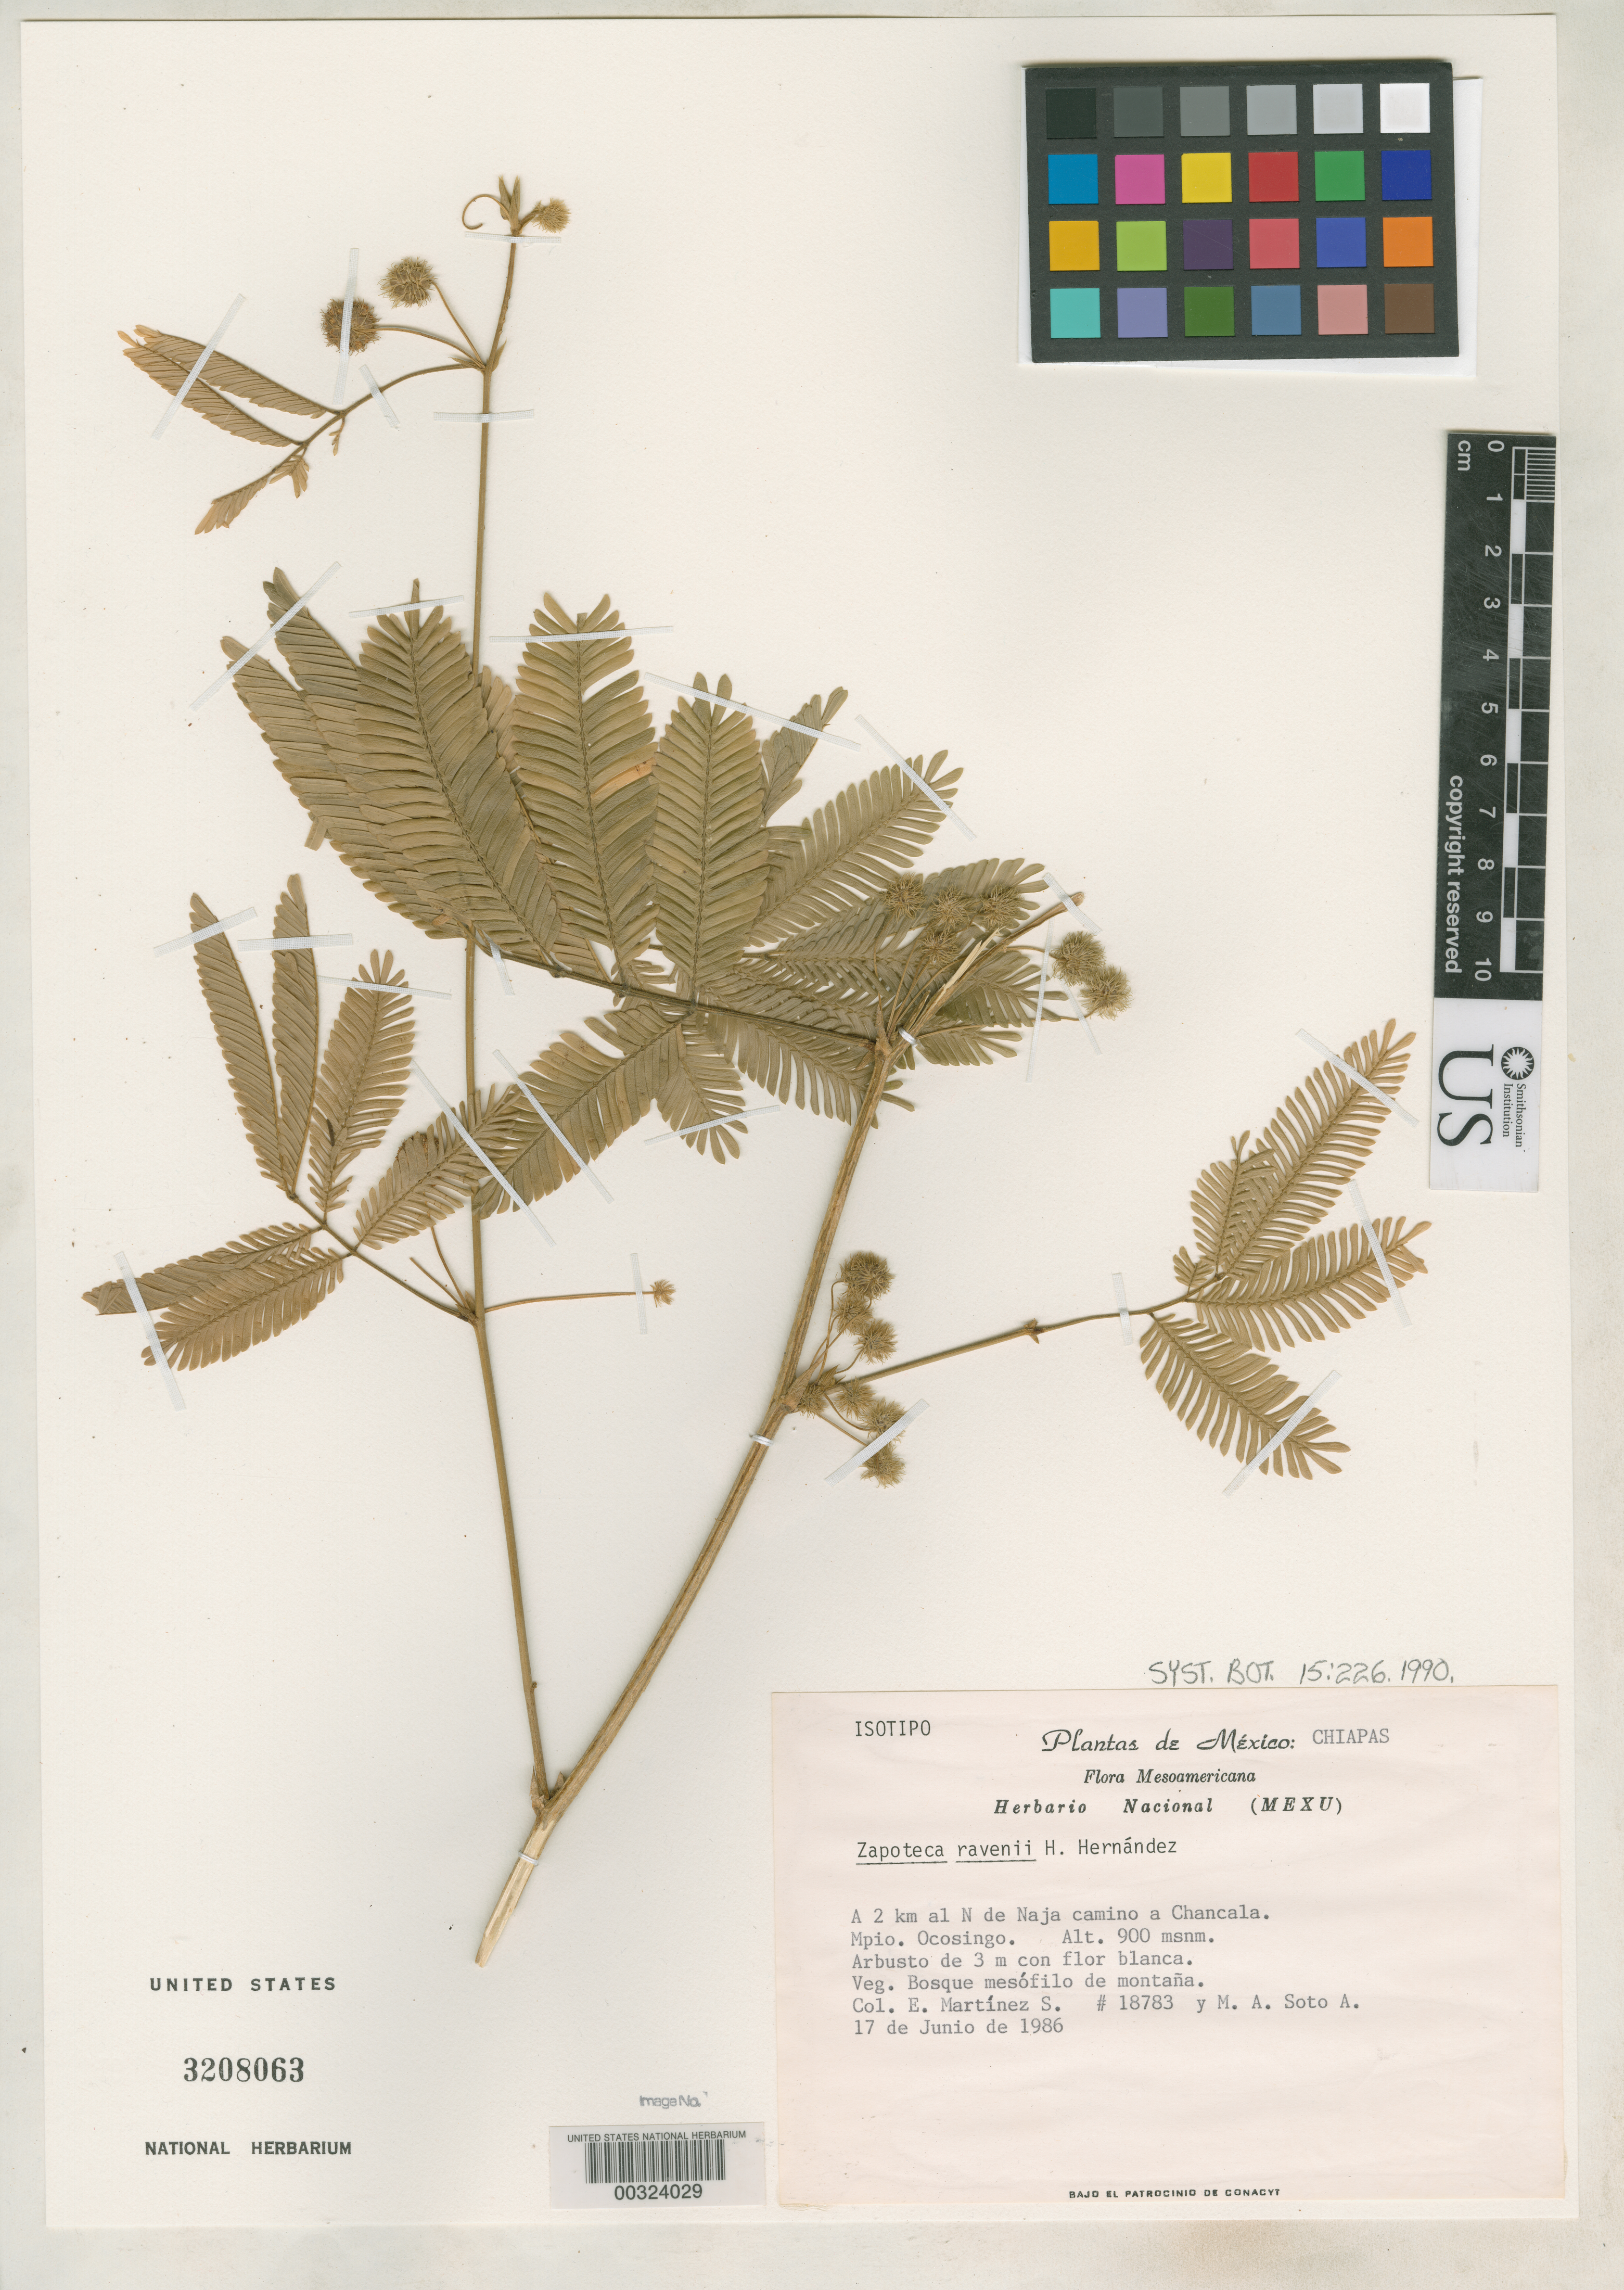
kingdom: Plantae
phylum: Tracheophyta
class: Magnoliopsida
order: Fabales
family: Fabaceae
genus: Zapoteca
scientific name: Zapoteca ravenii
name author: H.M. Hern.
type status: Isotype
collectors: E. Martínez Soto & M. A. Sota-A.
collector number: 18783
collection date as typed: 17 Jun 1986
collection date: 1986-06-17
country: Mexico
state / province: Chiapas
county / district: Ocosingo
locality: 2 km N of Naja road to Chancala.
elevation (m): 900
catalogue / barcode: US 3208063